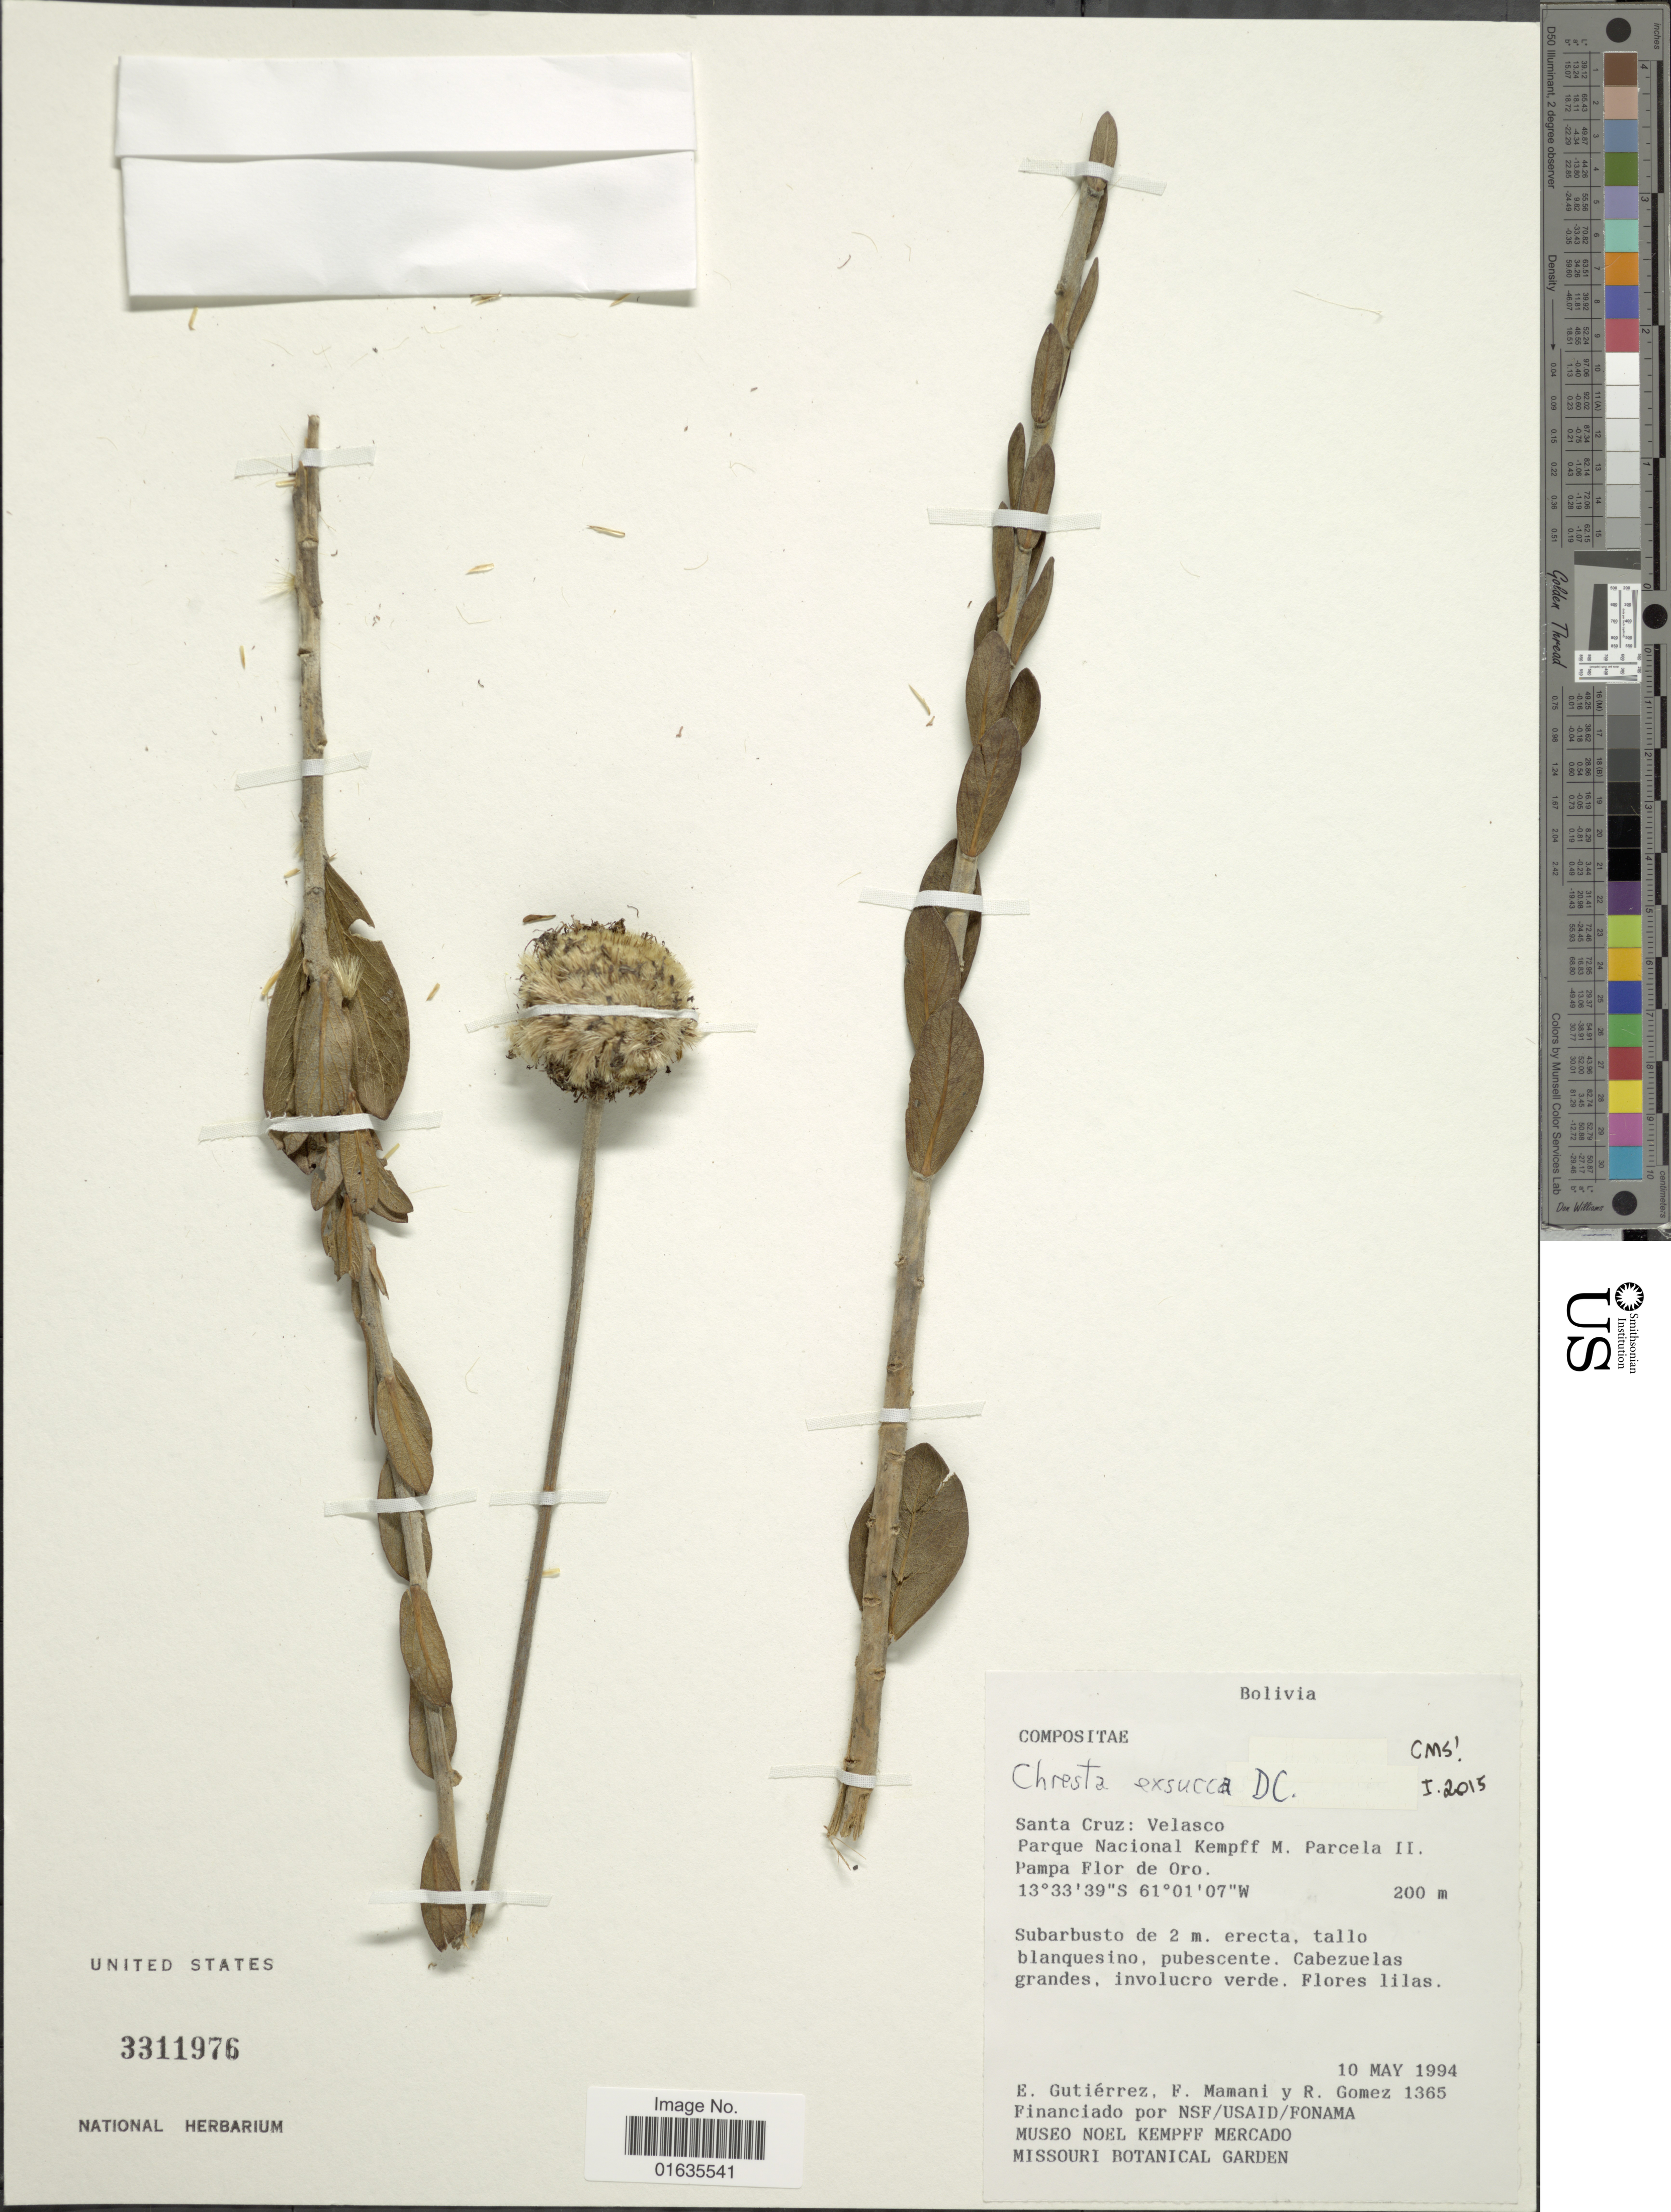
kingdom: Plantae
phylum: Tracheophyta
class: Magnoliopsida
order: Asterales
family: Asteraceae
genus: Chresta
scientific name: Chresta exsucca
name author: DC.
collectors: E. Gutiérrez, F. Mamani & R. Gómez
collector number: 1365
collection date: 1994-05-10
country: Bolivia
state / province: Santa Cruz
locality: Velasco, Parque Nacional Kempff M., Parcela 2, Pampa Flor de Oro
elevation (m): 200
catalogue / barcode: US 3311976